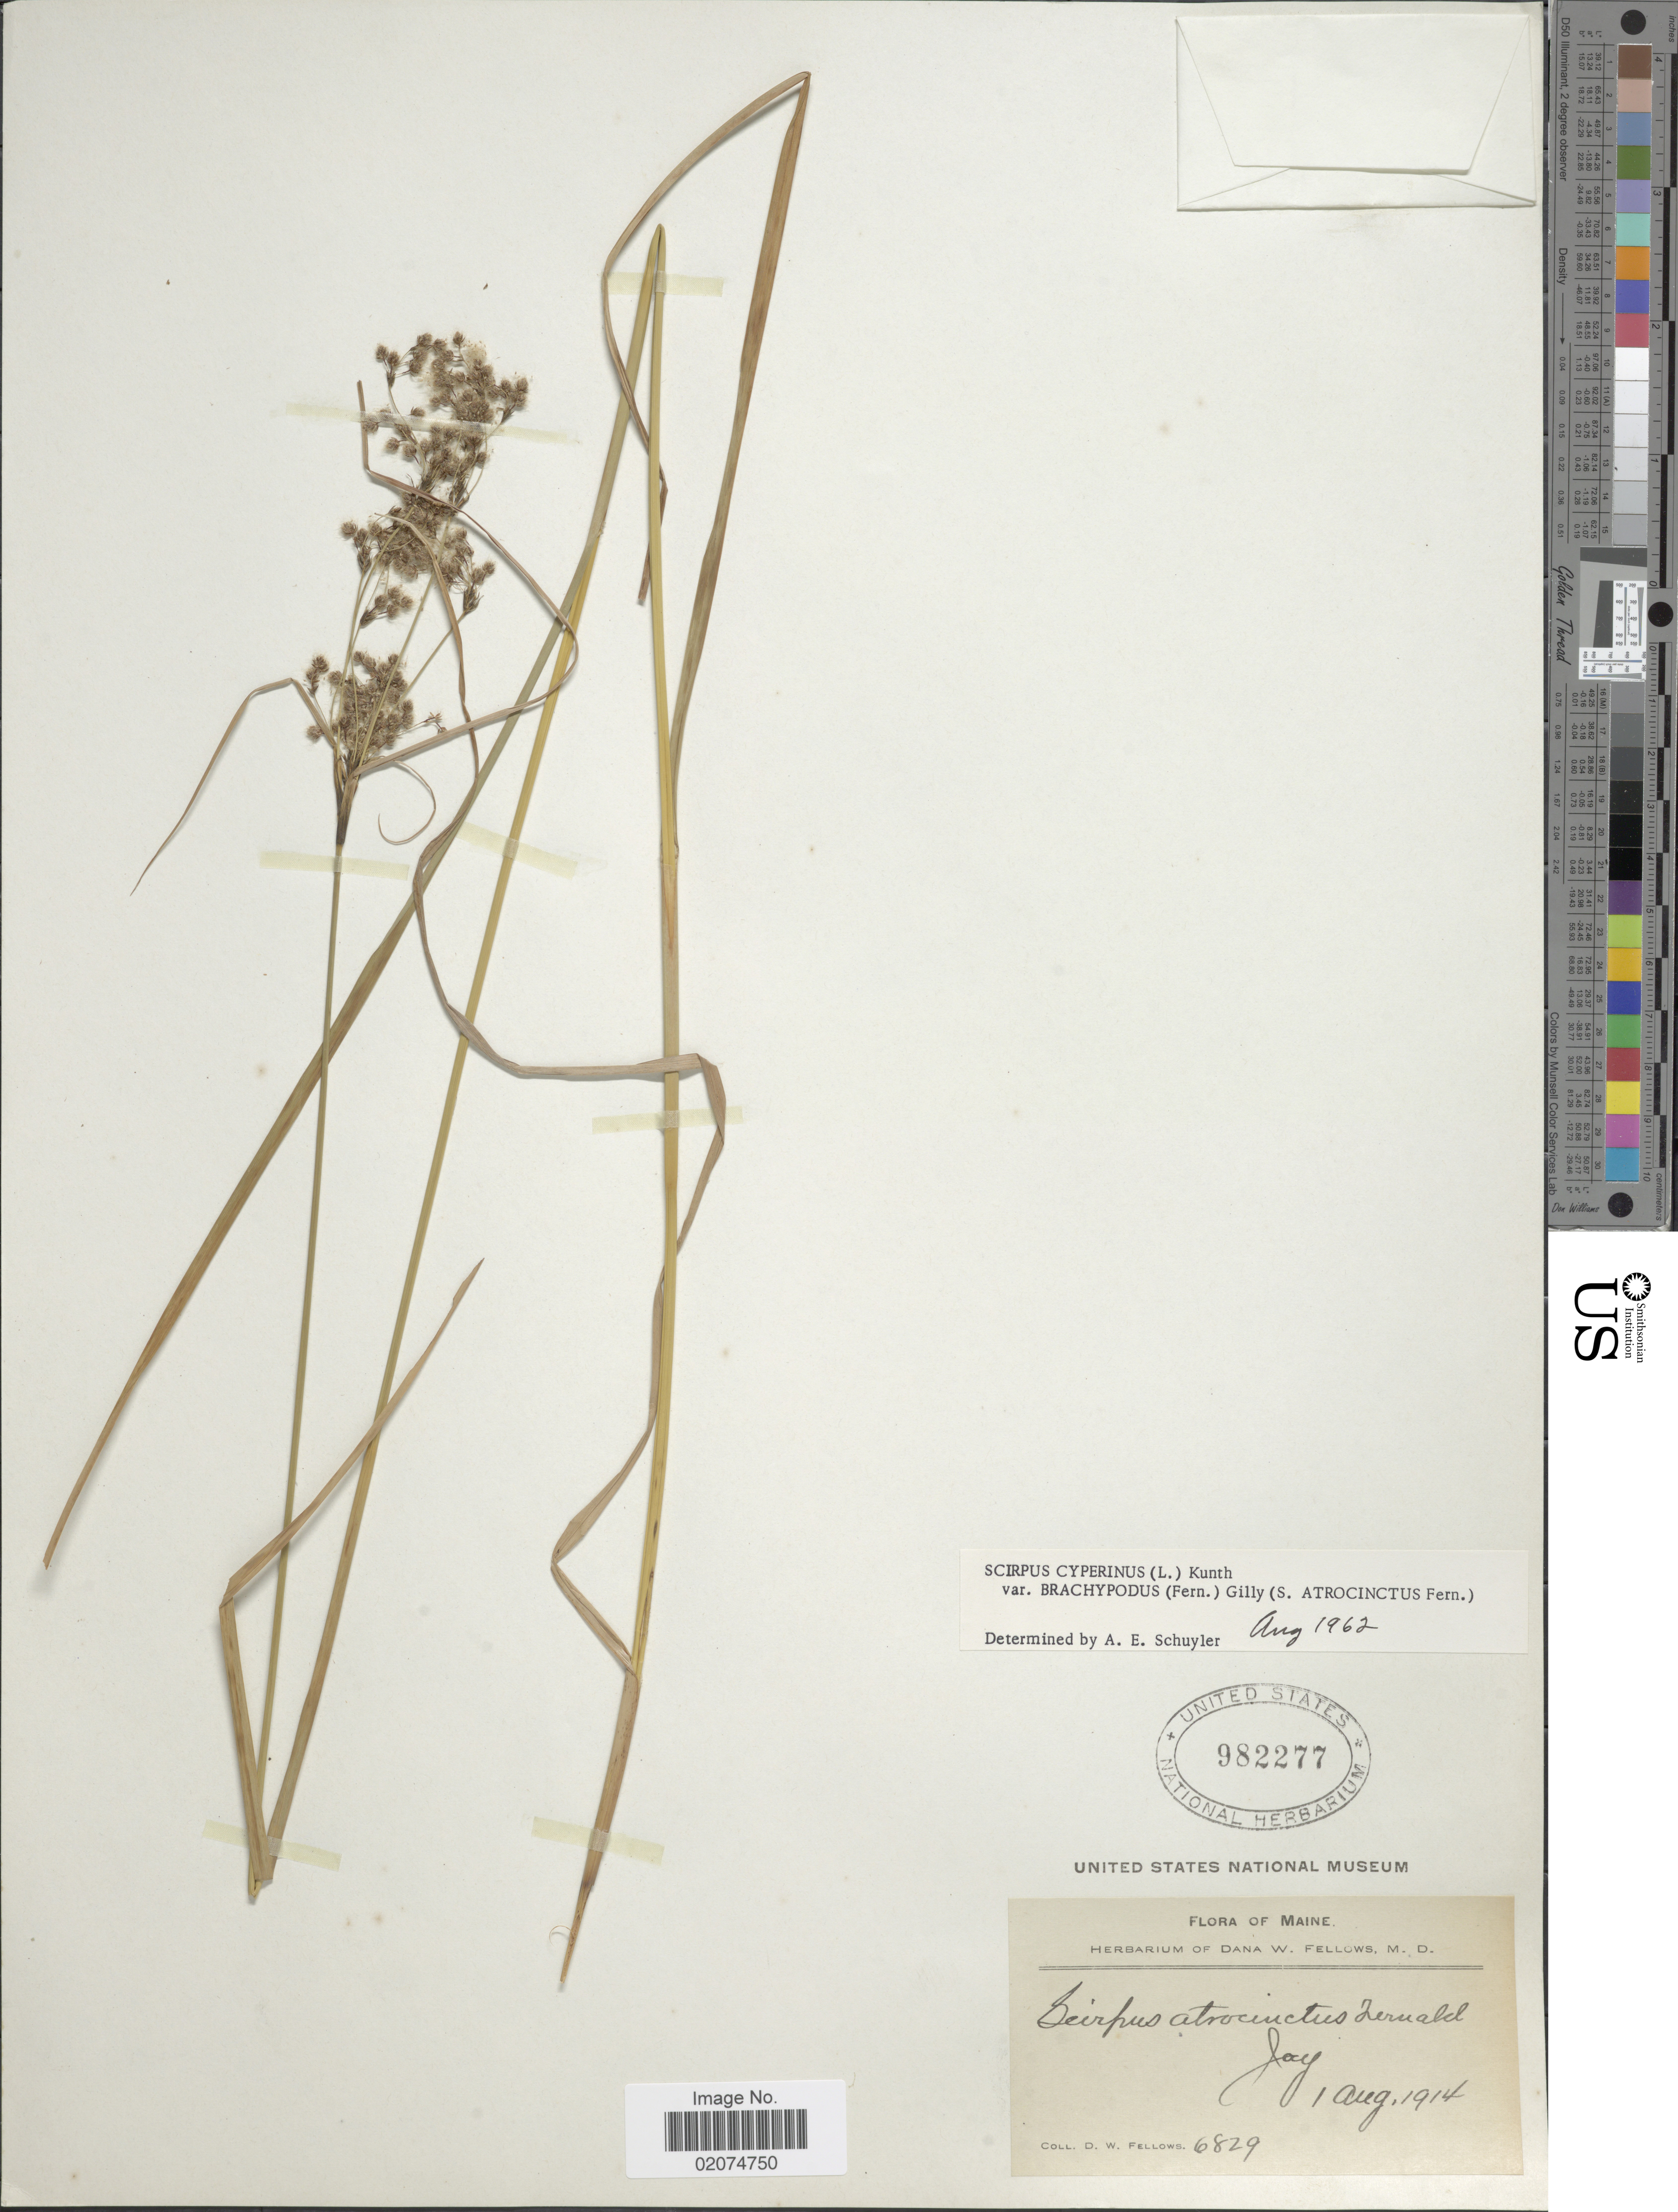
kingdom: Plantae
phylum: Tracheophyta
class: Liliopsida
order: Poales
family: Cyperaceae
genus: Scirpus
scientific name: Scirpus atrocinctus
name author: Fernald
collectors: D. W. Fellows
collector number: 6829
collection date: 1914-08-01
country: United States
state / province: Maine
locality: Jay.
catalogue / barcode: US 98277